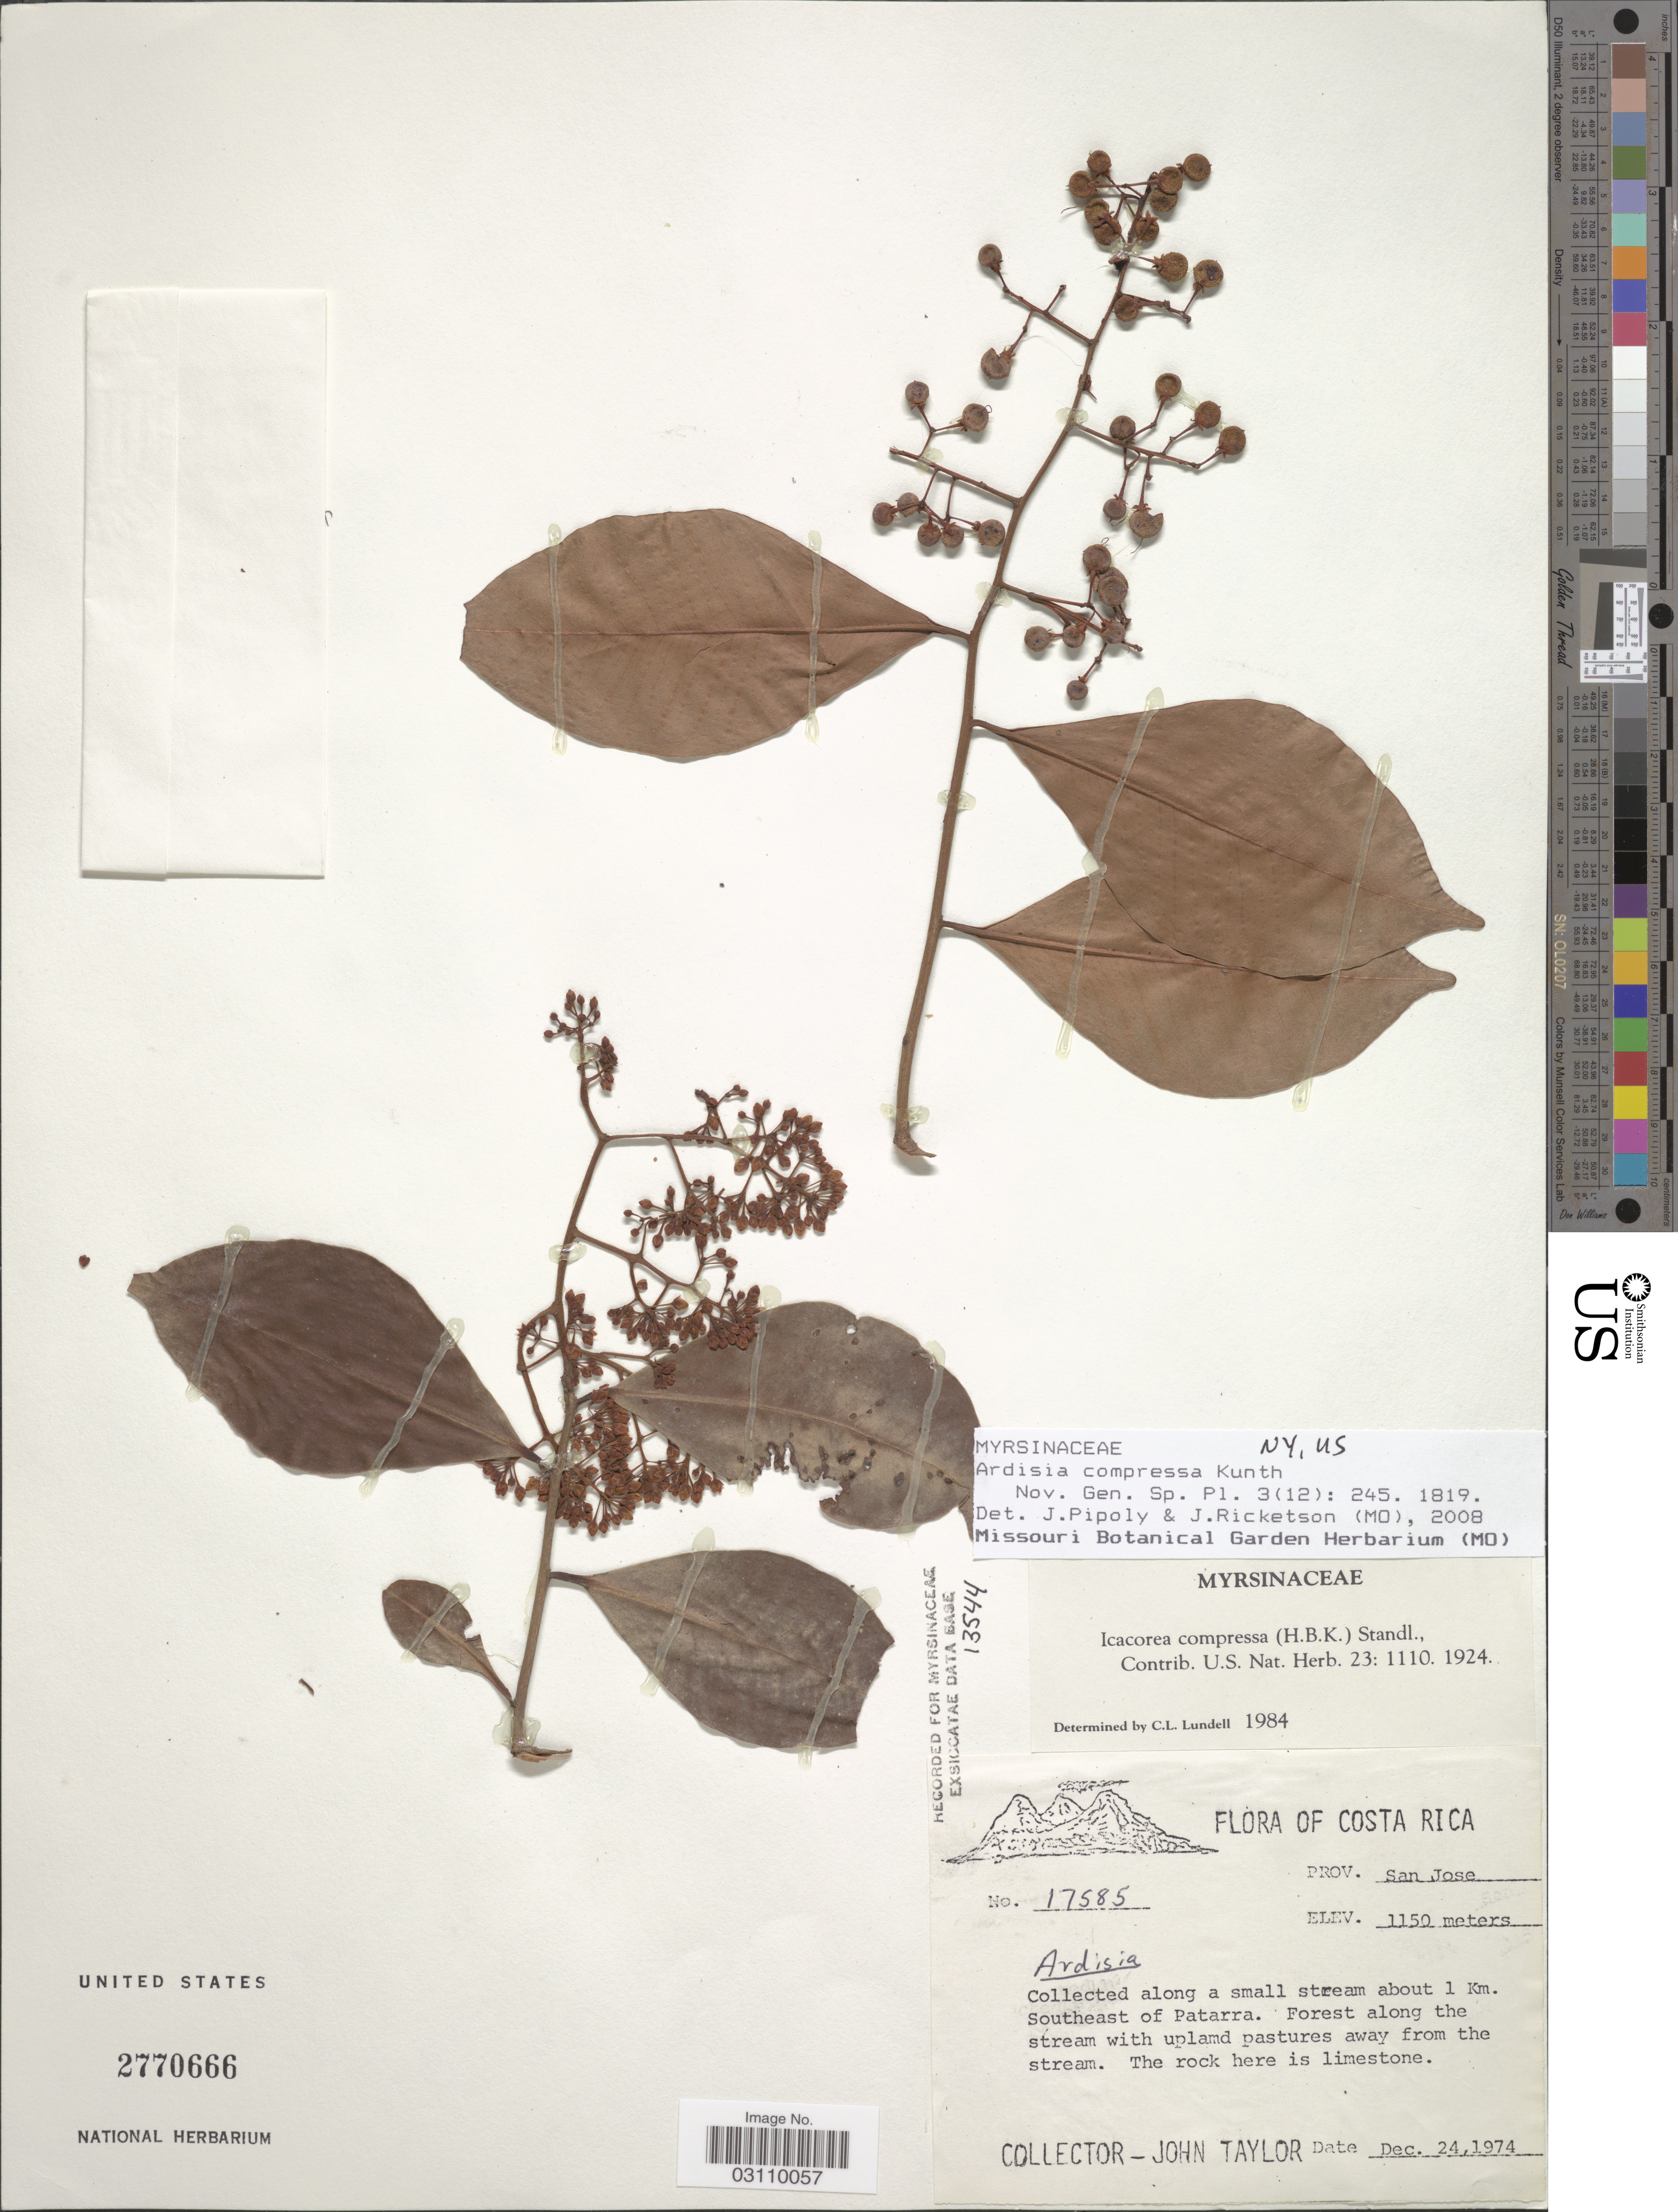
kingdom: Plantae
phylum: Tracheophyta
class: Magnoliopsida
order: Ericales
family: Primulaceae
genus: Ardisia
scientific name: Ardisia compressa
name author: Kunth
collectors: J. Taylor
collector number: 17585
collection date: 1974-12-24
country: Costa Rica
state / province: San José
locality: Along a small stream about 1 Km. Southeast of Patarra.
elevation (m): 1150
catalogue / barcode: US 2770666